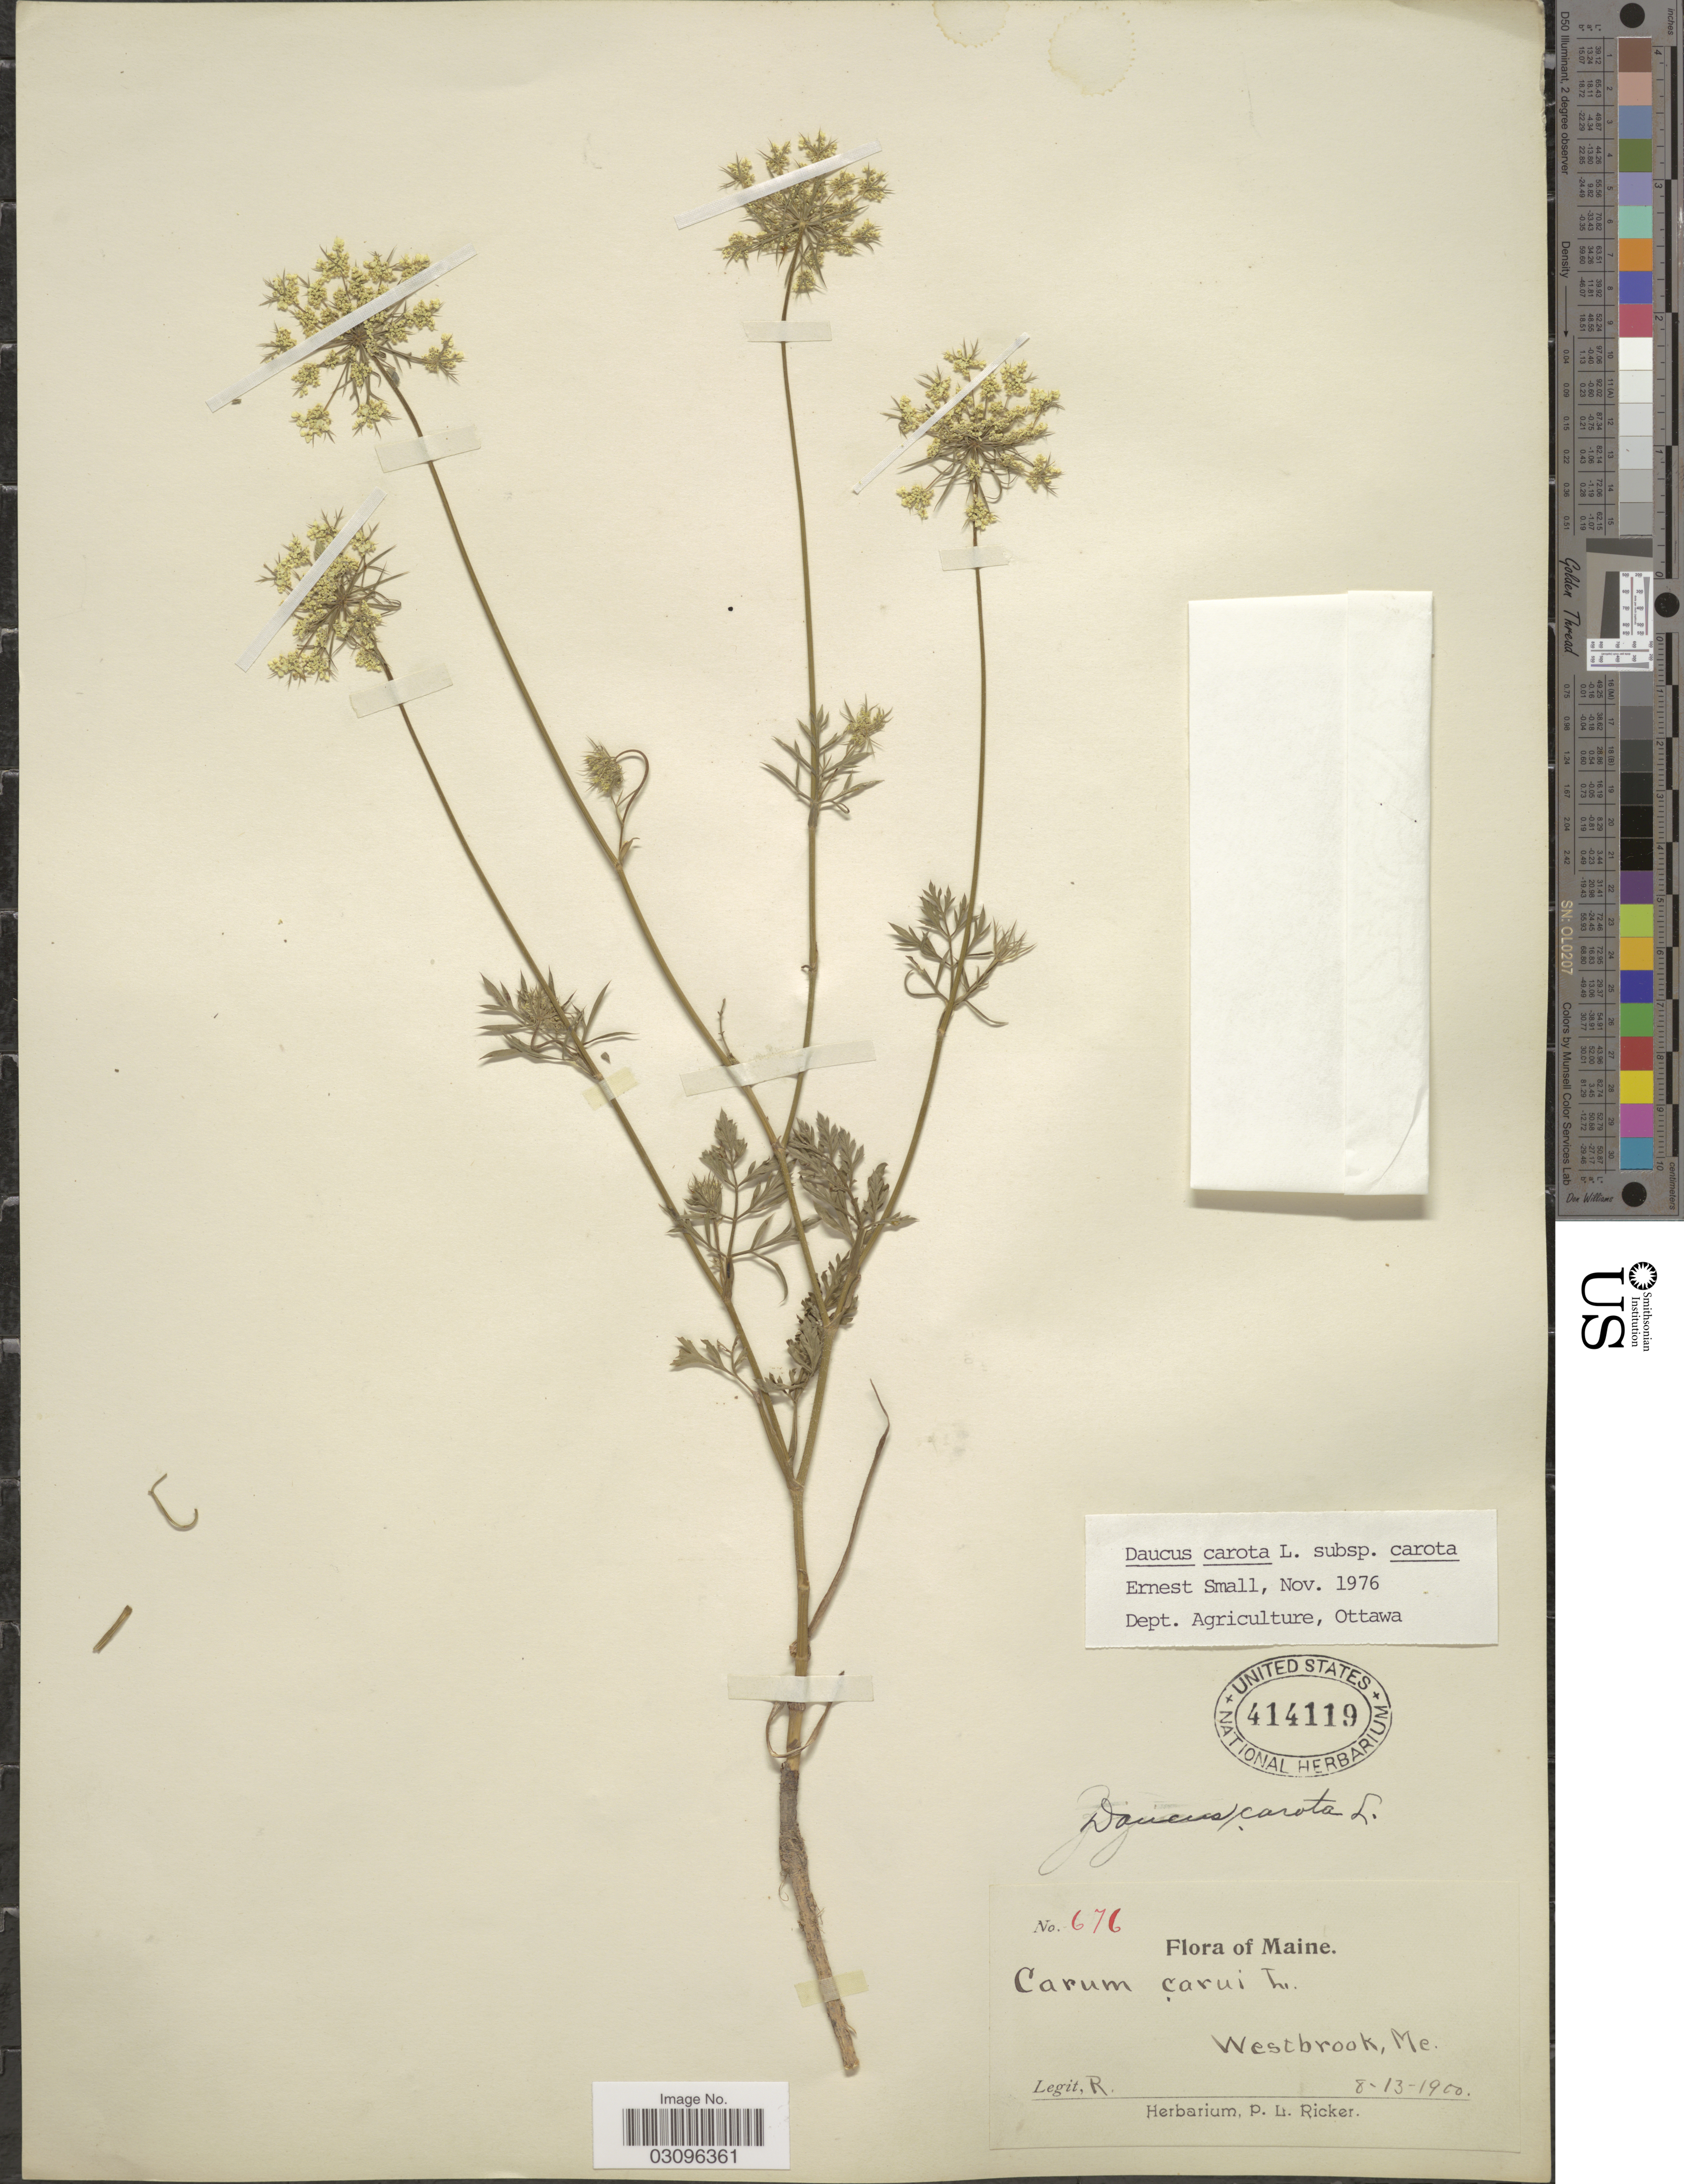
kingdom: Plantae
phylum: Tracheophyta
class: Magnoliopsida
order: Apiales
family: Apiaceae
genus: Daucus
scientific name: Daucus carota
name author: L.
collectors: P. Ricker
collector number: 676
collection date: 1900-08-13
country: United States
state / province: Maine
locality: Westbrook, Me.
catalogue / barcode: US 414119